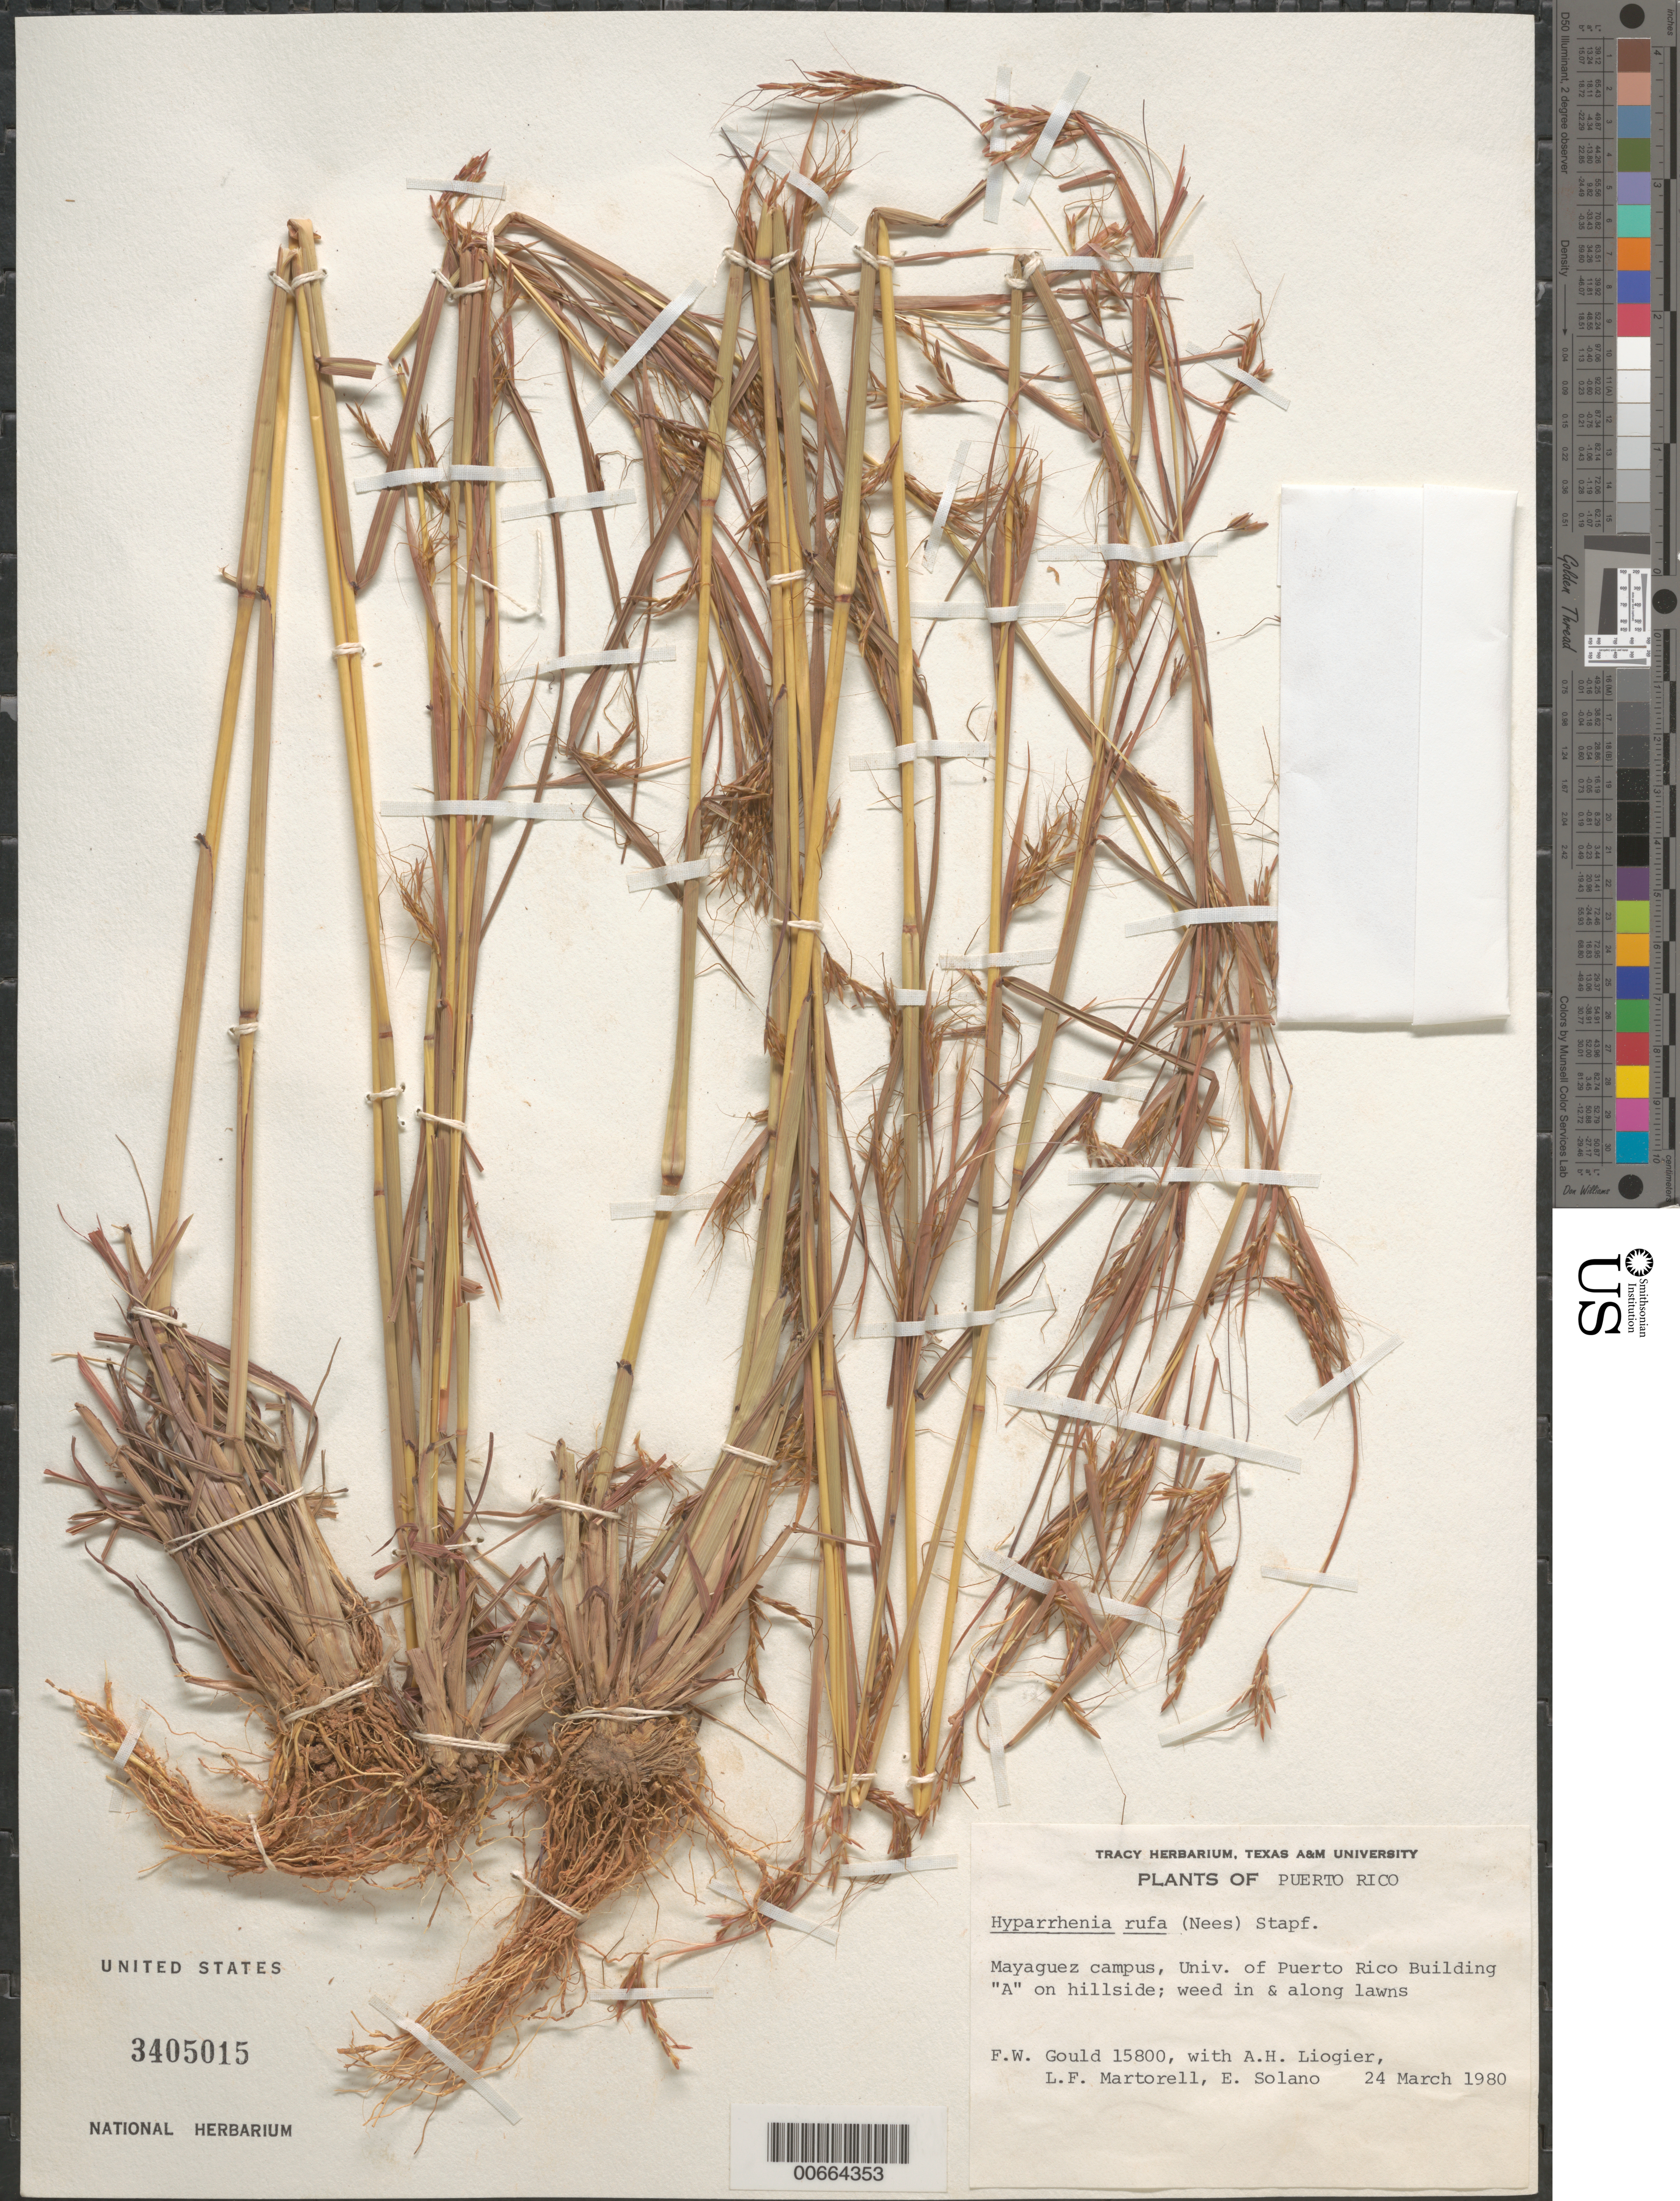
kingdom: Plantae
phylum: Tracheophyta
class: Liliopsida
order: Poales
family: Poaceae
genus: Hyparrhenia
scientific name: Hyparrhenia rufa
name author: (Nees) Stapf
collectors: F. W. Gould, R. O. Woodbury, L. Martorell & E. Solano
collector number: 15800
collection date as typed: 24 Mar 1980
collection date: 1980-03-24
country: Puerto Rico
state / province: Mayagüez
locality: Mayaguez Campus, Univ. of P.R., Building "A" on hillside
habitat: In & along lawns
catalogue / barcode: US 3405015